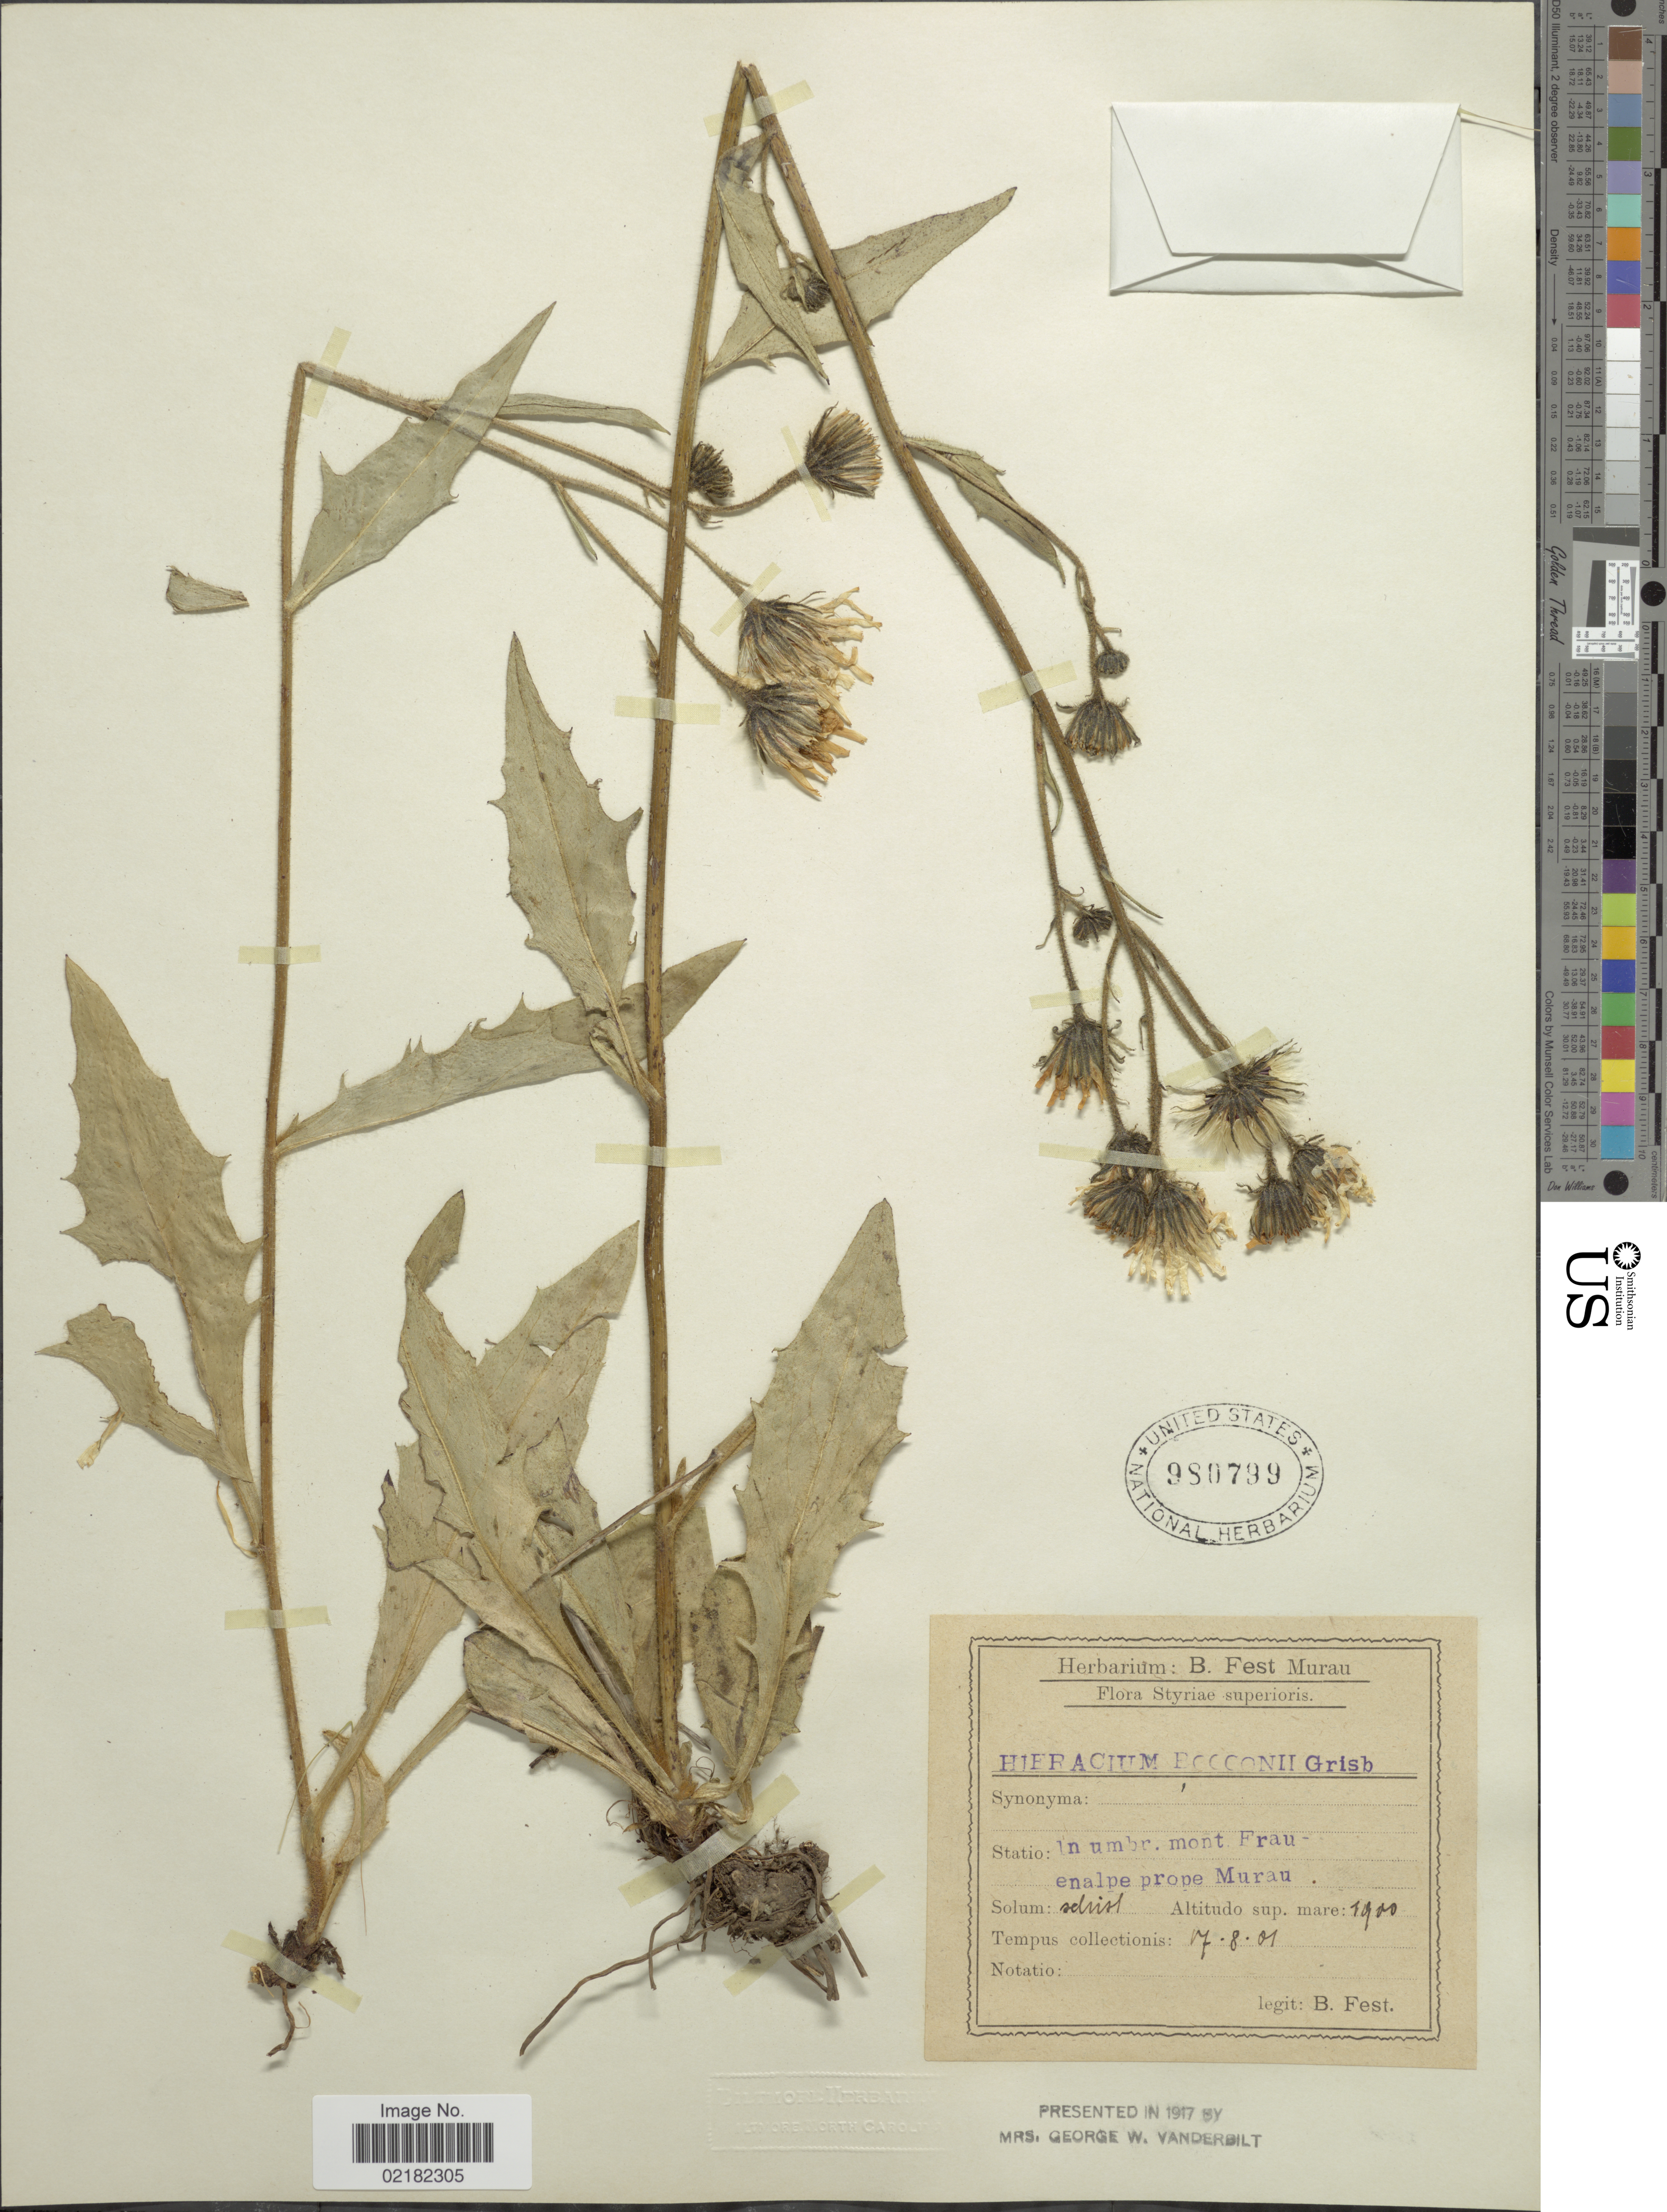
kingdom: Plantae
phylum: Tracheophyta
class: Magnoliopsida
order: Asterales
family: Asteraceae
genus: Hieracium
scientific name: Hieracium bocconei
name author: Griseb.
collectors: B. Fest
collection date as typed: Transcribed d/m/y: 7/8/01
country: Austria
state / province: Steiermark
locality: Styriae superioris, in umbr. mont Frauenalpe prope Murau.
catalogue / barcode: US 980799